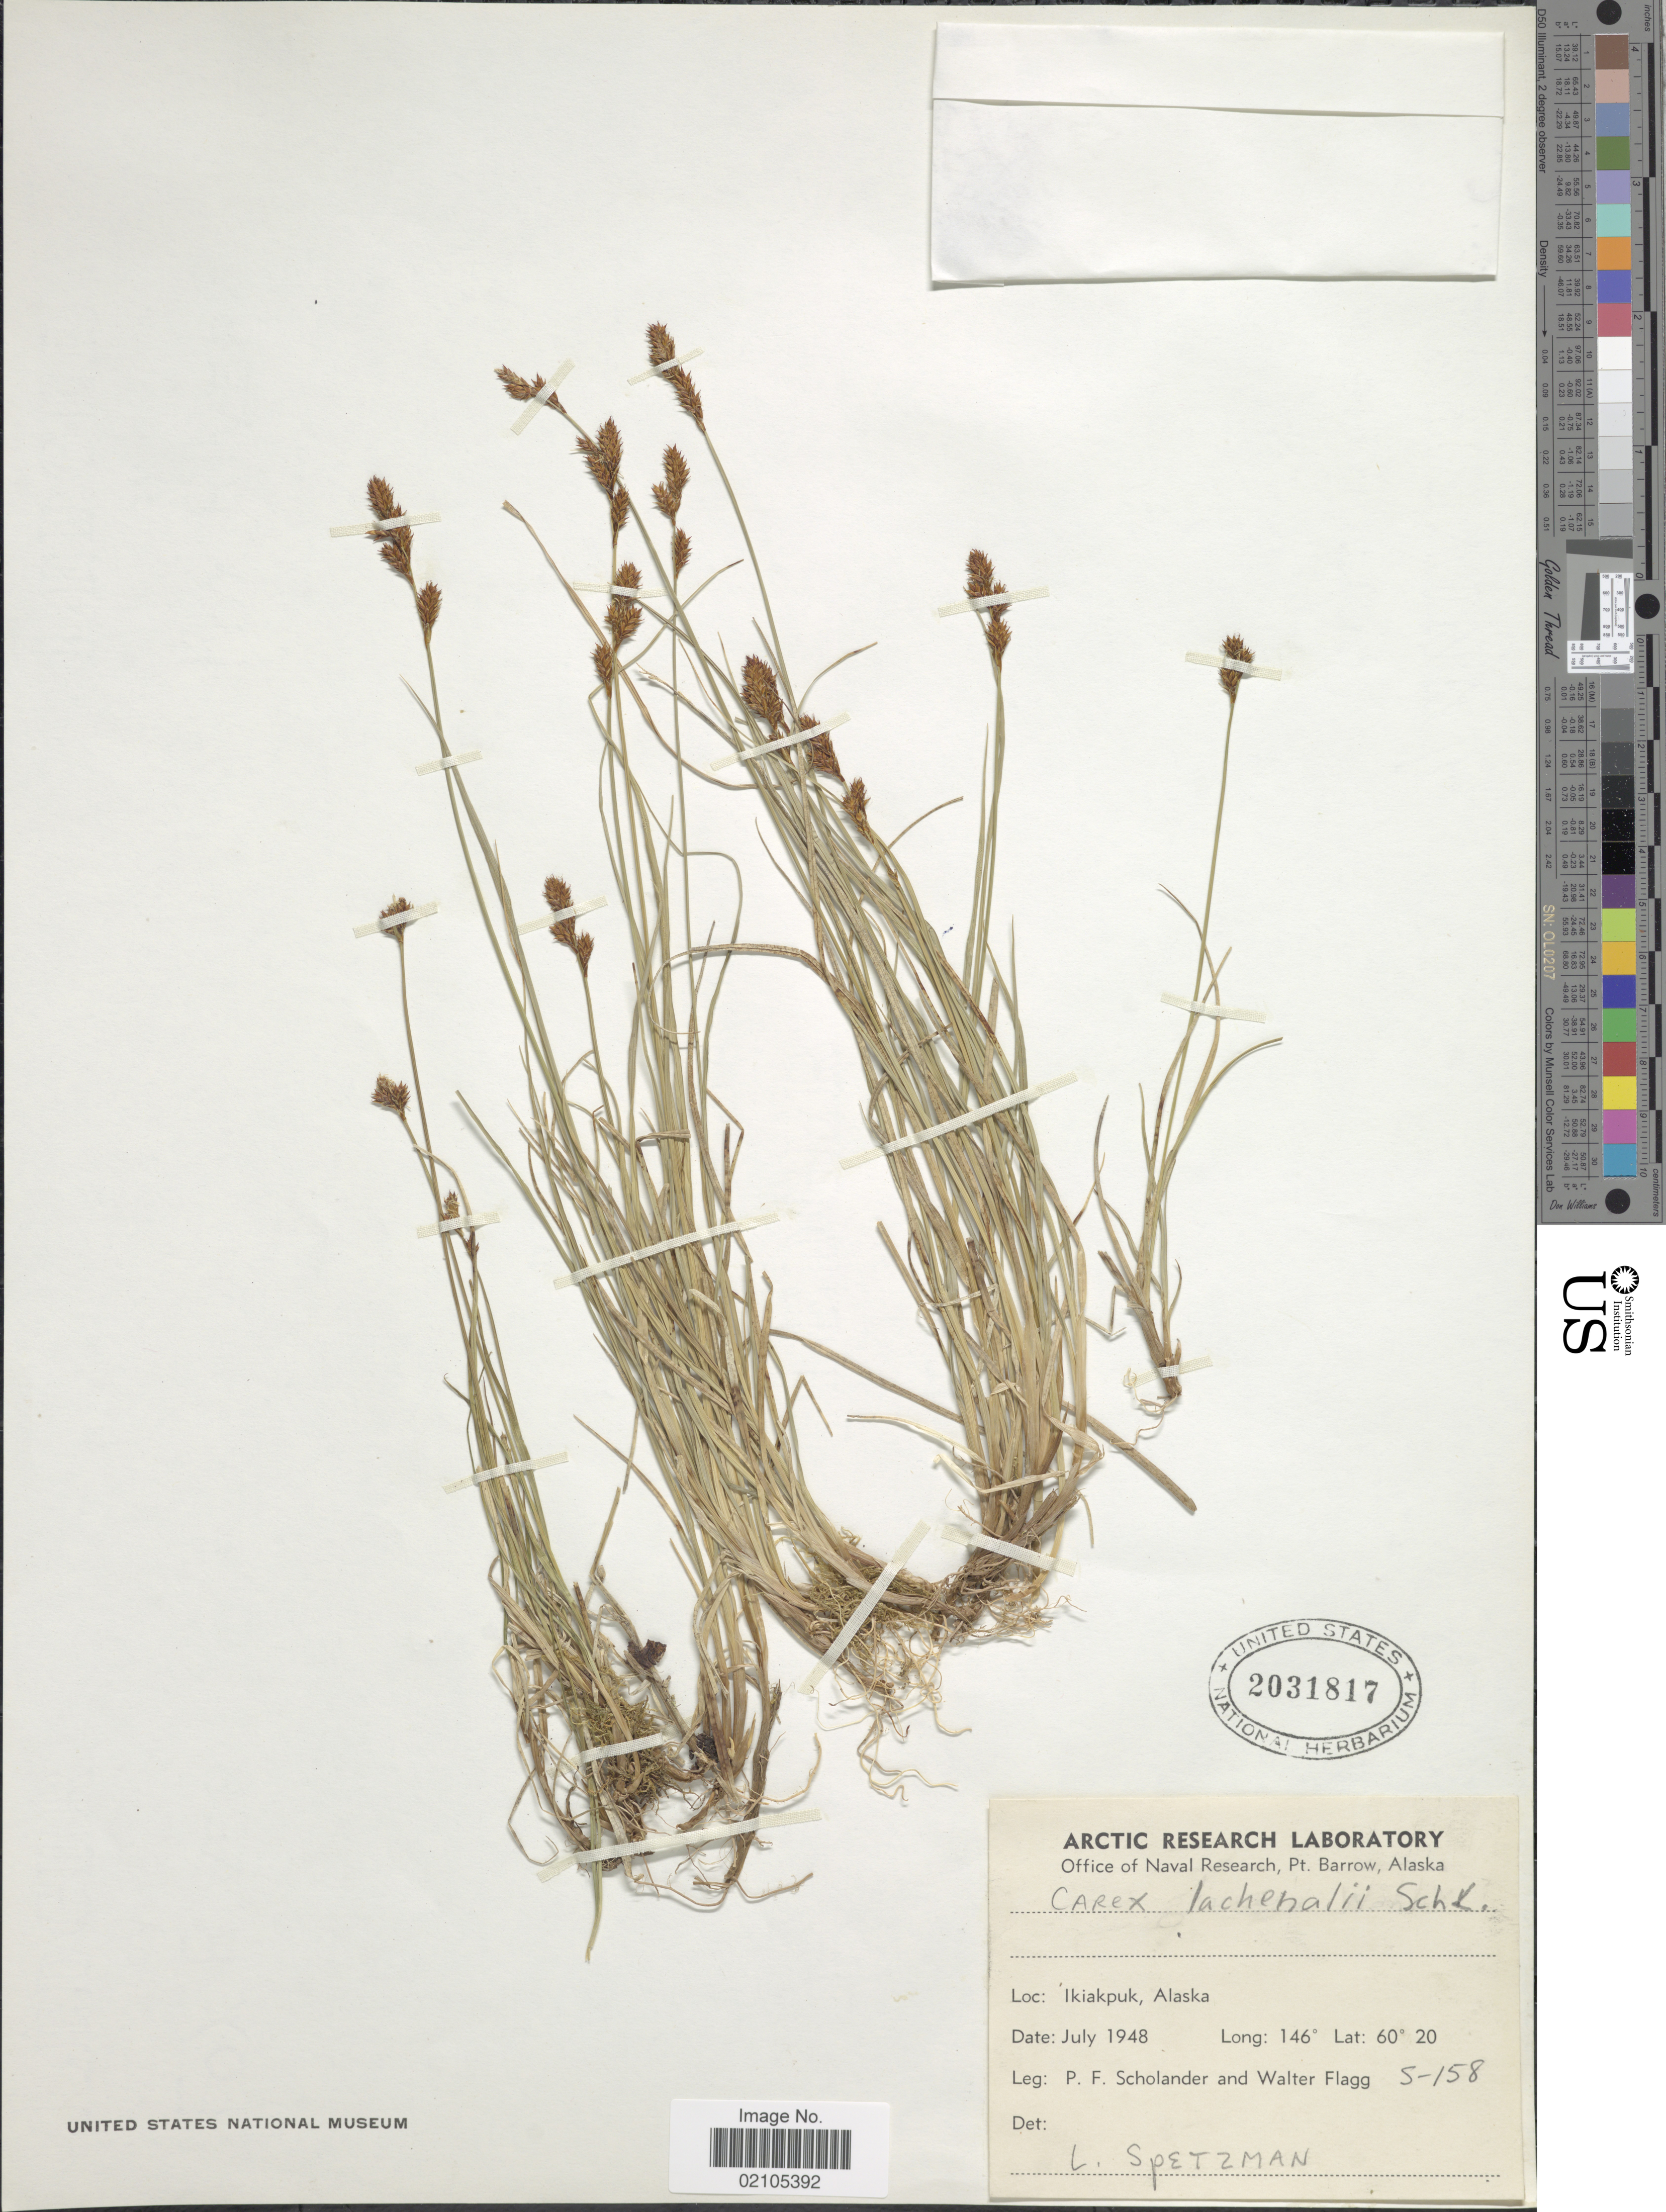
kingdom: Plantae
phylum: Tracheophyta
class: Liliopsida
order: Poales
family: Cyperaceae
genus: Carex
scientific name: Carex lachenalii subsp. lachenalii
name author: Schkuhr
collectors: P. Scholander & W. Flagg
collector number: S-158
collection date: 1948-07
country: United States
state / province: Alaska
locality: Ikiakpuk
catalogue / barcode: US 2031817